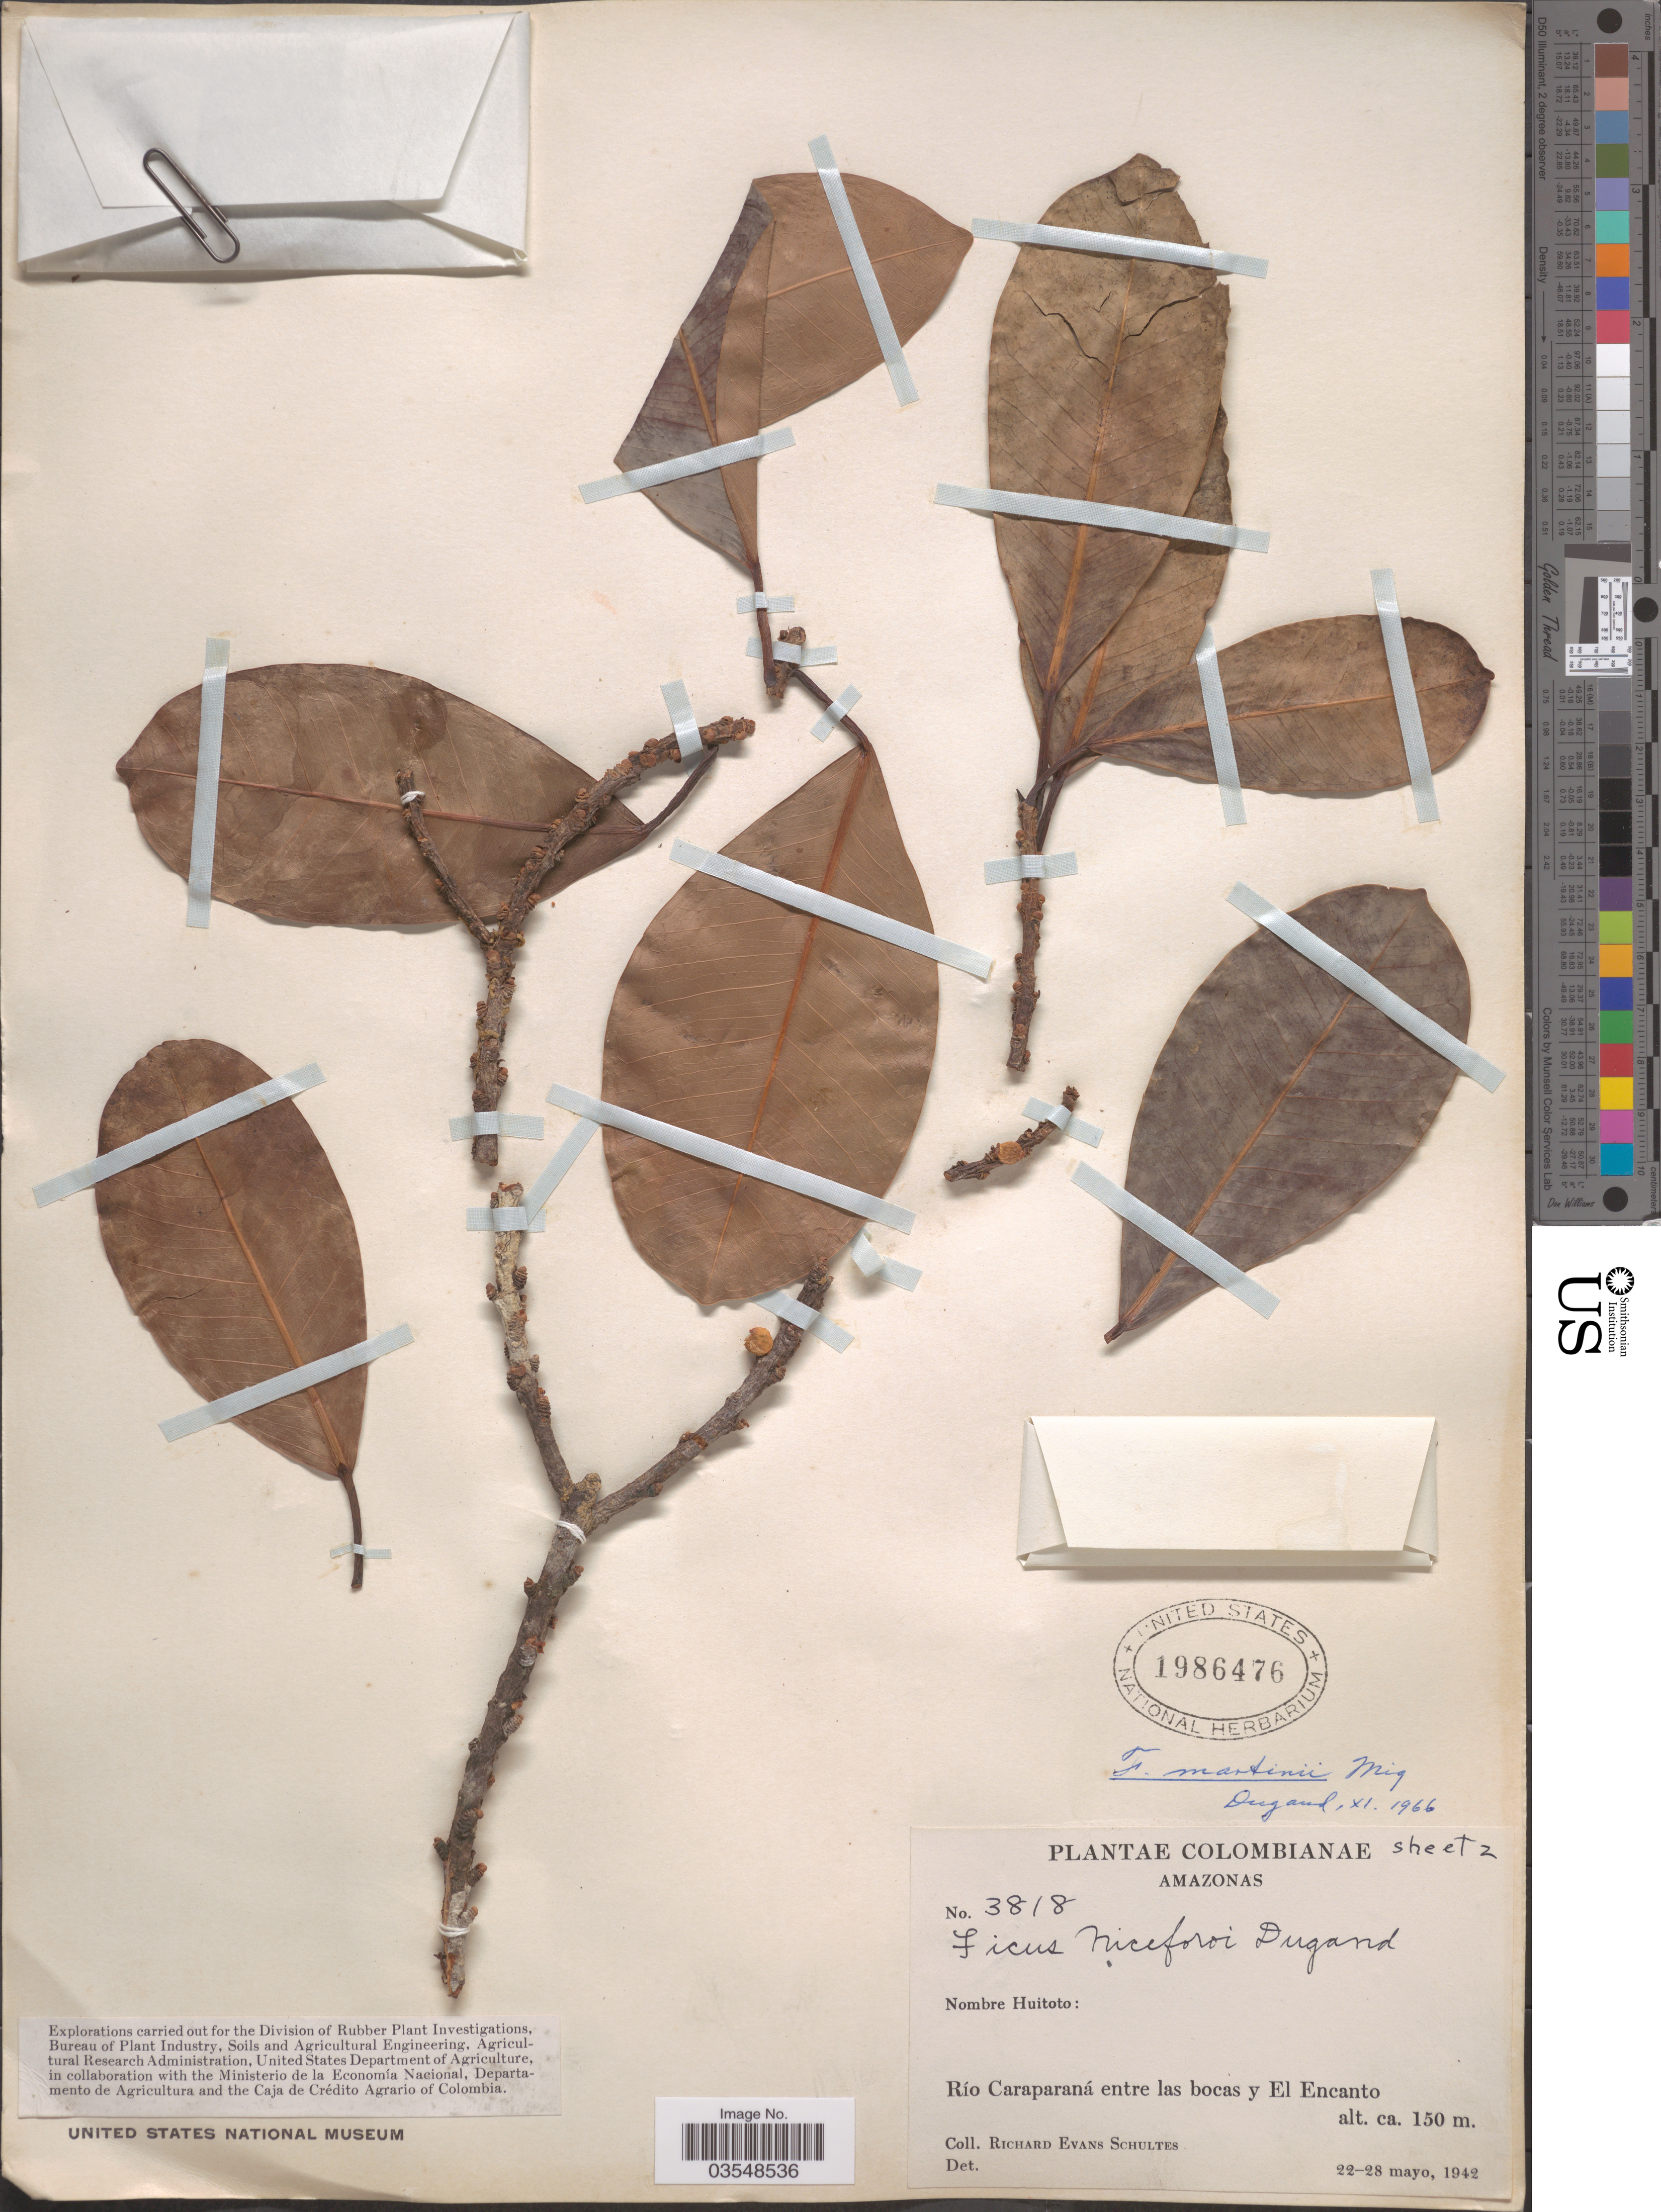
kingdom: Plantae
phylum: Tracheophyta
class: Magnoliopsida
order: Rosales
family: Moraceae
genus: Ficus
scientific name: Ficus guianensis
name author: Desv. ex Ham.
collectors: R. E. Schultes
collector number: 3818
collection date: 1942-05-22/1942-05-28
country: Colombia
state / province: Amazônas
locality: Río Caraparaná entre las bocas y El Encanto.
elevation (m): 150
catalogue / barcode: US 1986476